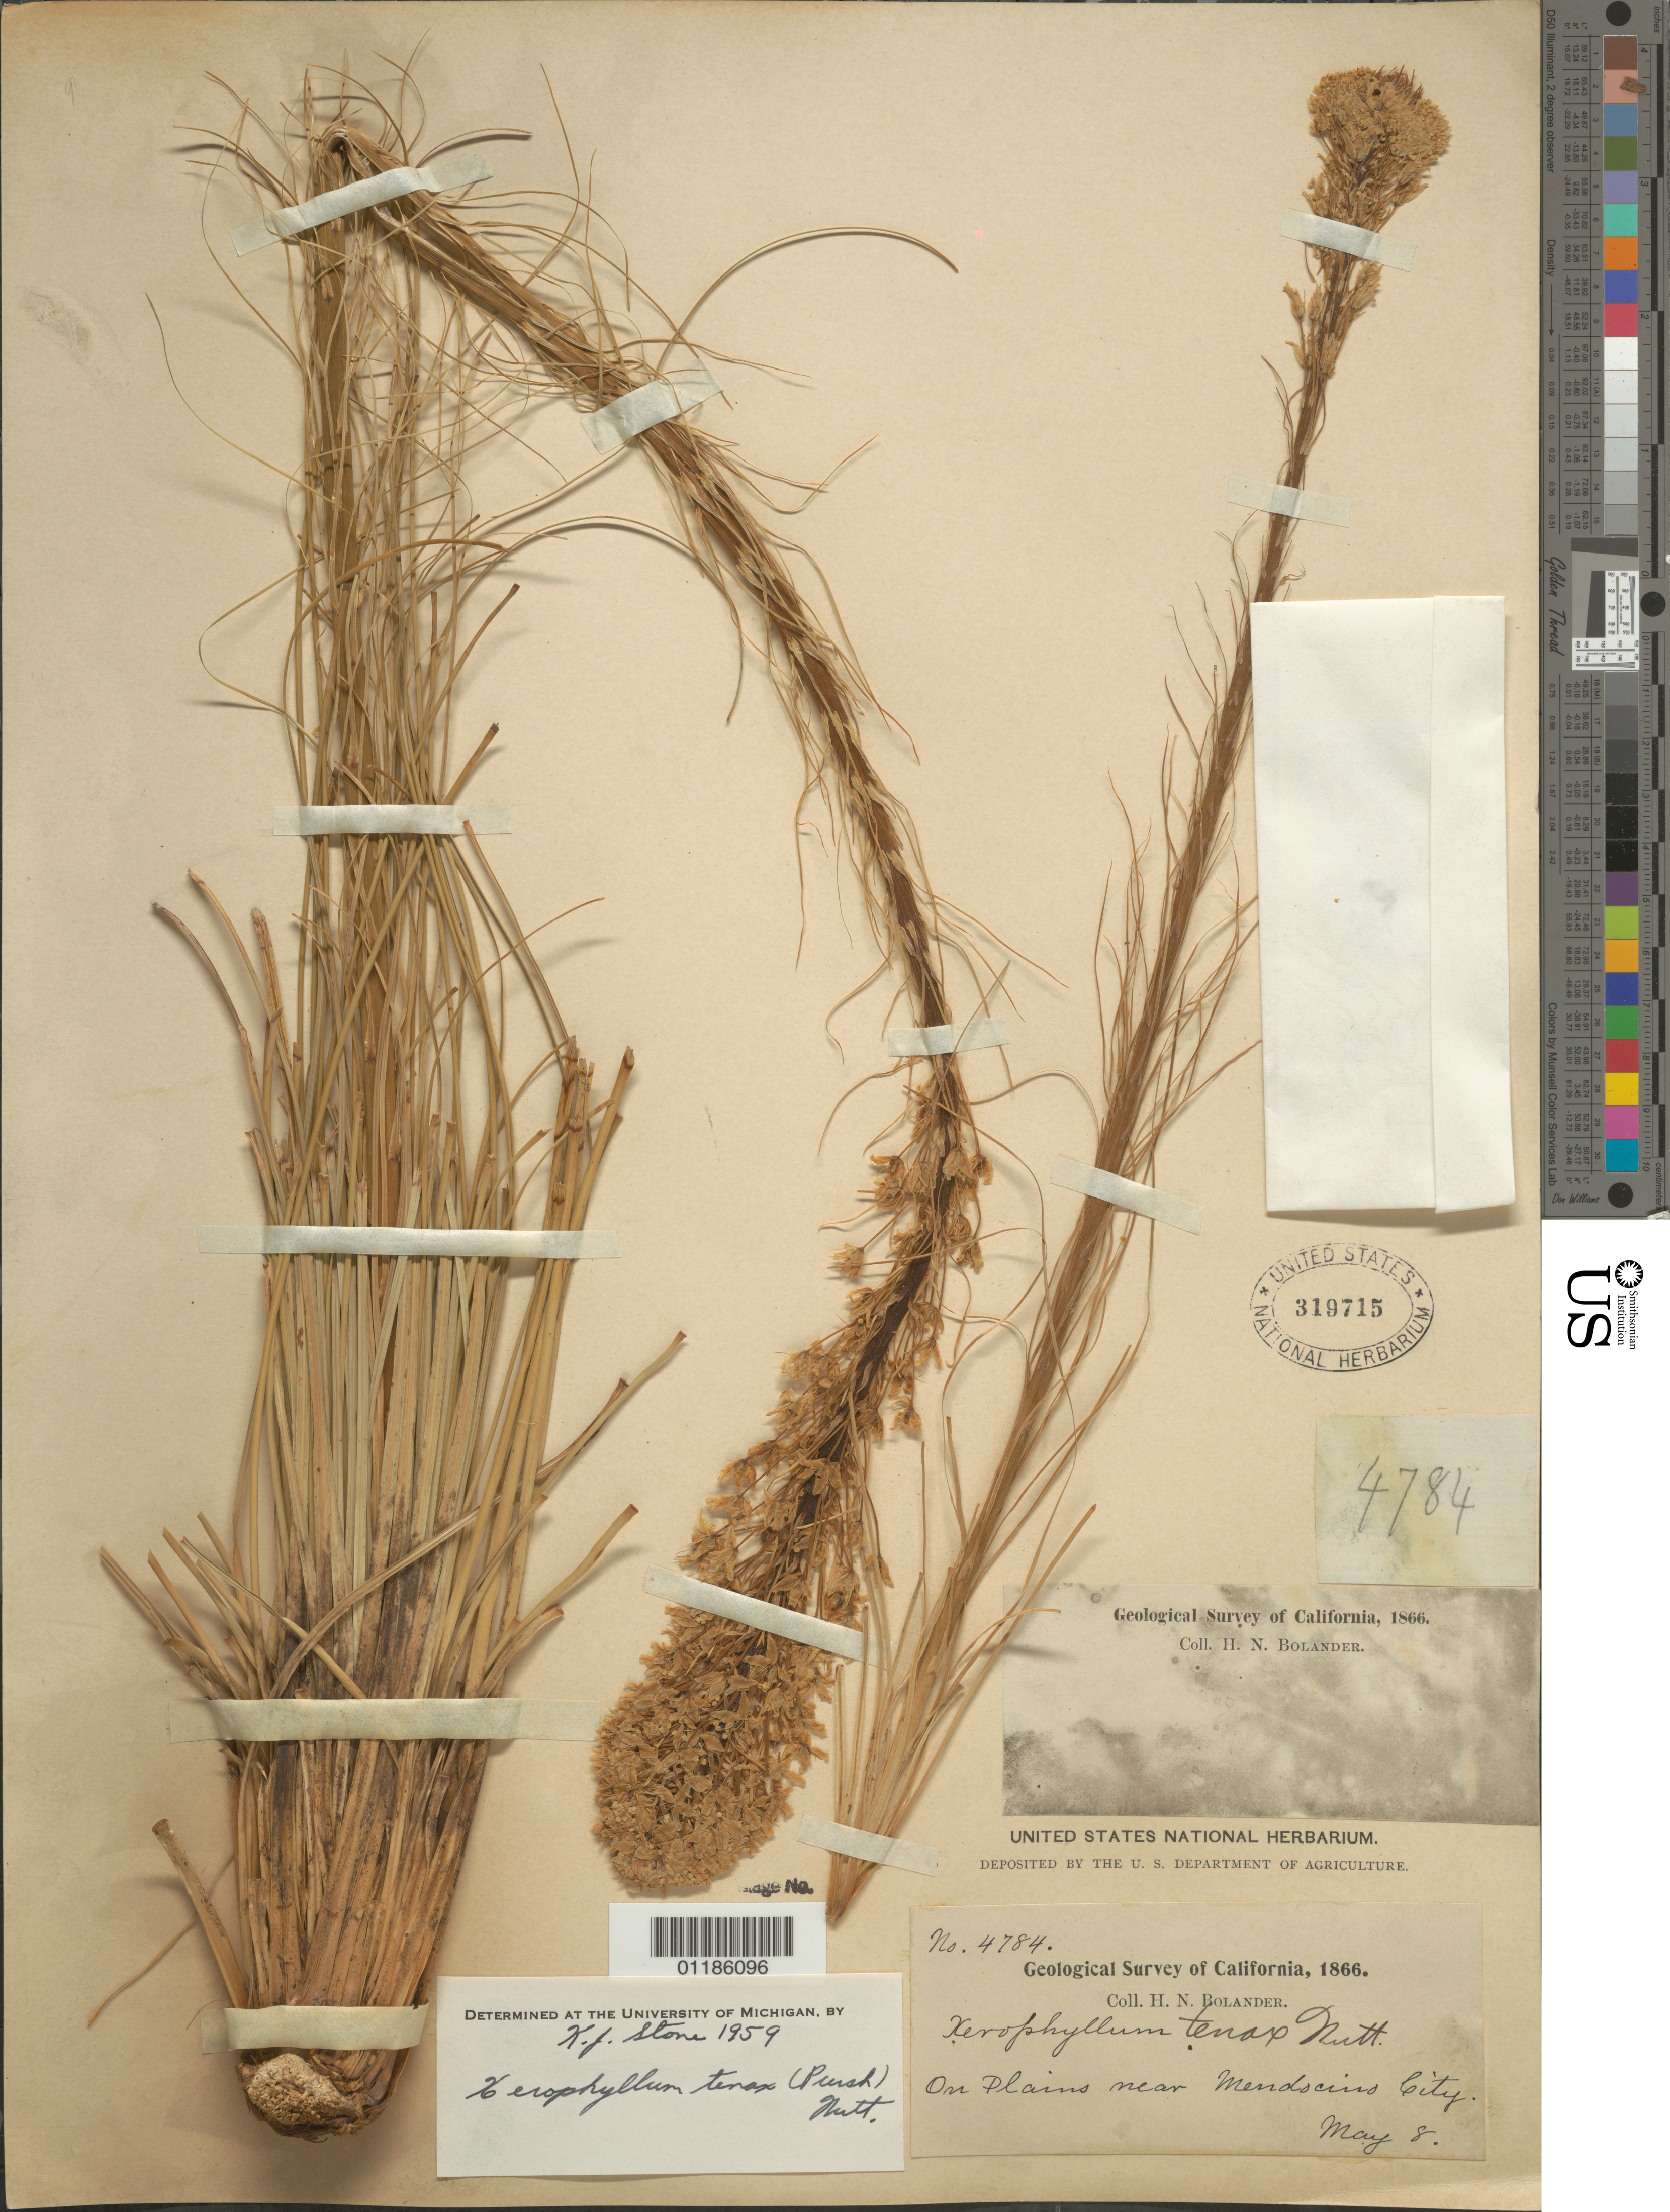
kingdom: Plantae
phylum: Tracheophyta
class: Liliopsida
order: Liliales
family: Melanthiaceae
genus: Xerophyllum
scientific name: Xerophyllum tenax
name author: (Pursh) Nutt.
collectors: H. Bolander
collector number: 4784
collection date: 1866-05-08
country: United States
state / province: California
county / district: Mendocino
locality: Mendocino City.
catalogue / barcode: US 319715